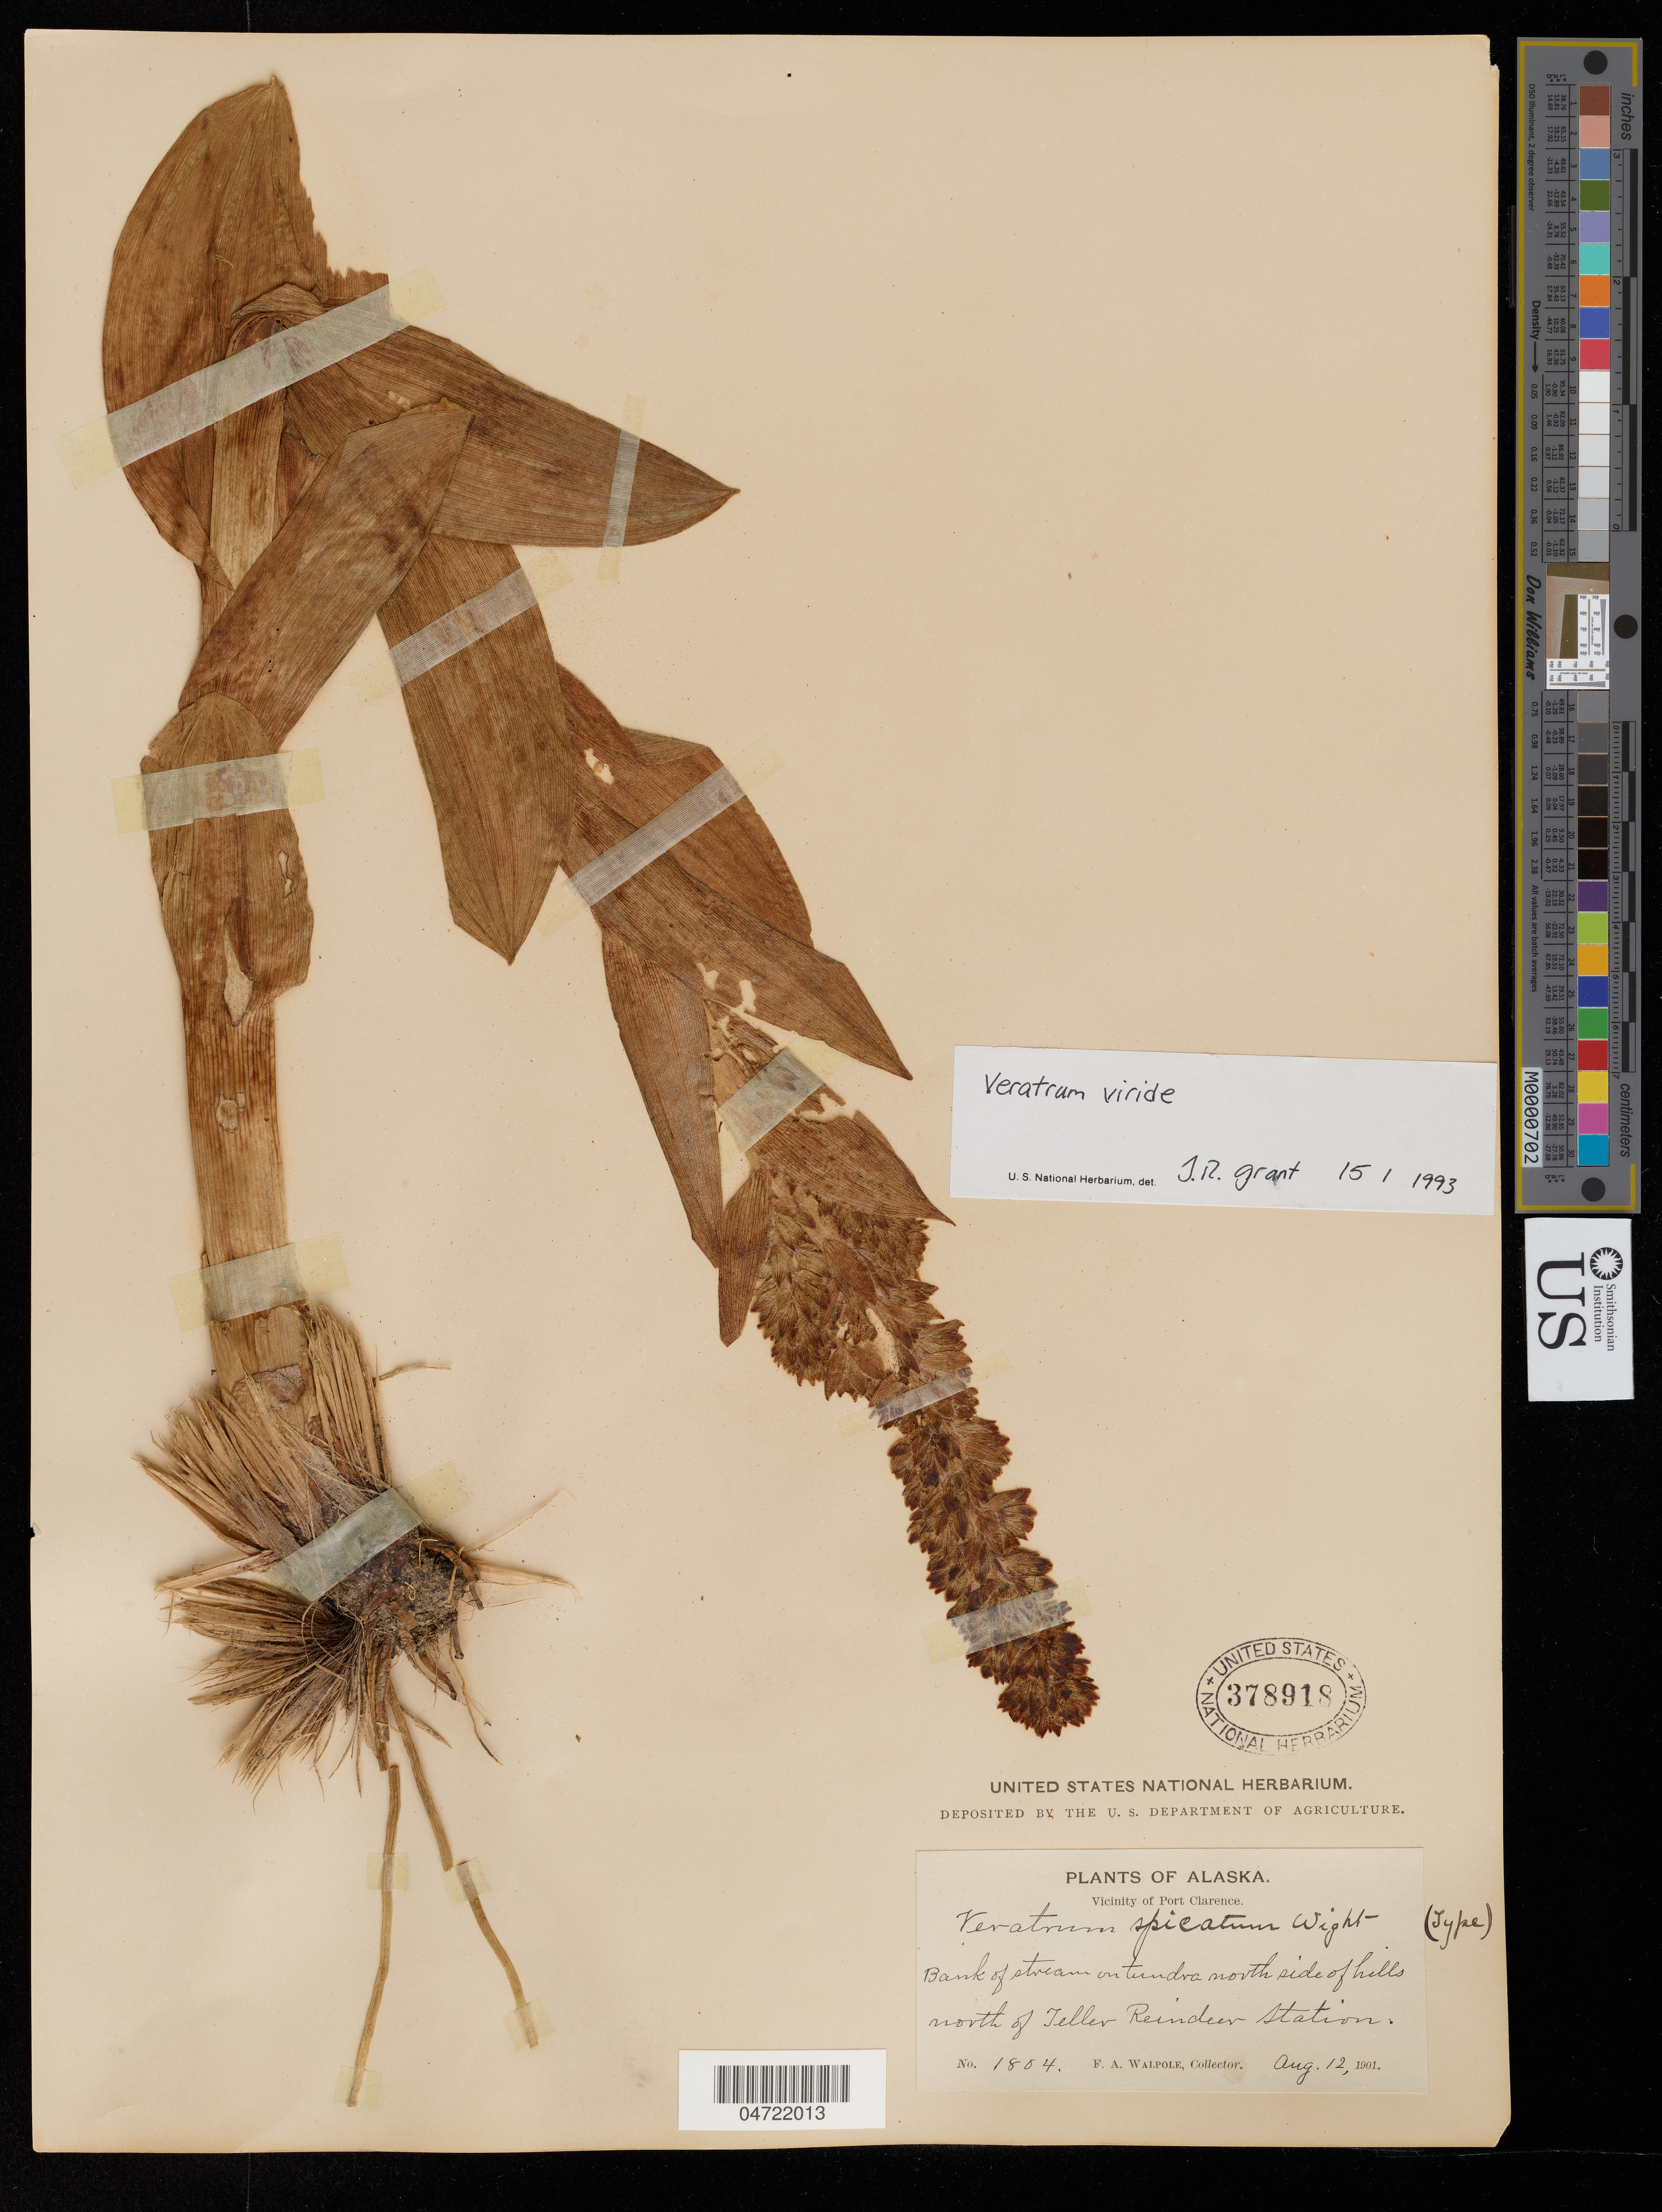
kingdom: Plantae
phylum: Tracheophyta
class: Liliopsida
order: Liliales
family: Melanthiaceae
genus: Veratrum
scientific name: Veratrum viride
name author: Aiton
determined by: Grant, J. R.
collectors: F. Walpole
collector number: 1804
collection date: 1901-08-12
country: United States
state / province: Alaska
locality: Vicinity of Port Clarence, on tundra at Teller Reindeer station, near Port Clarence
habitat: Bank of stream on tundra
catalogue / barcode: US 378918